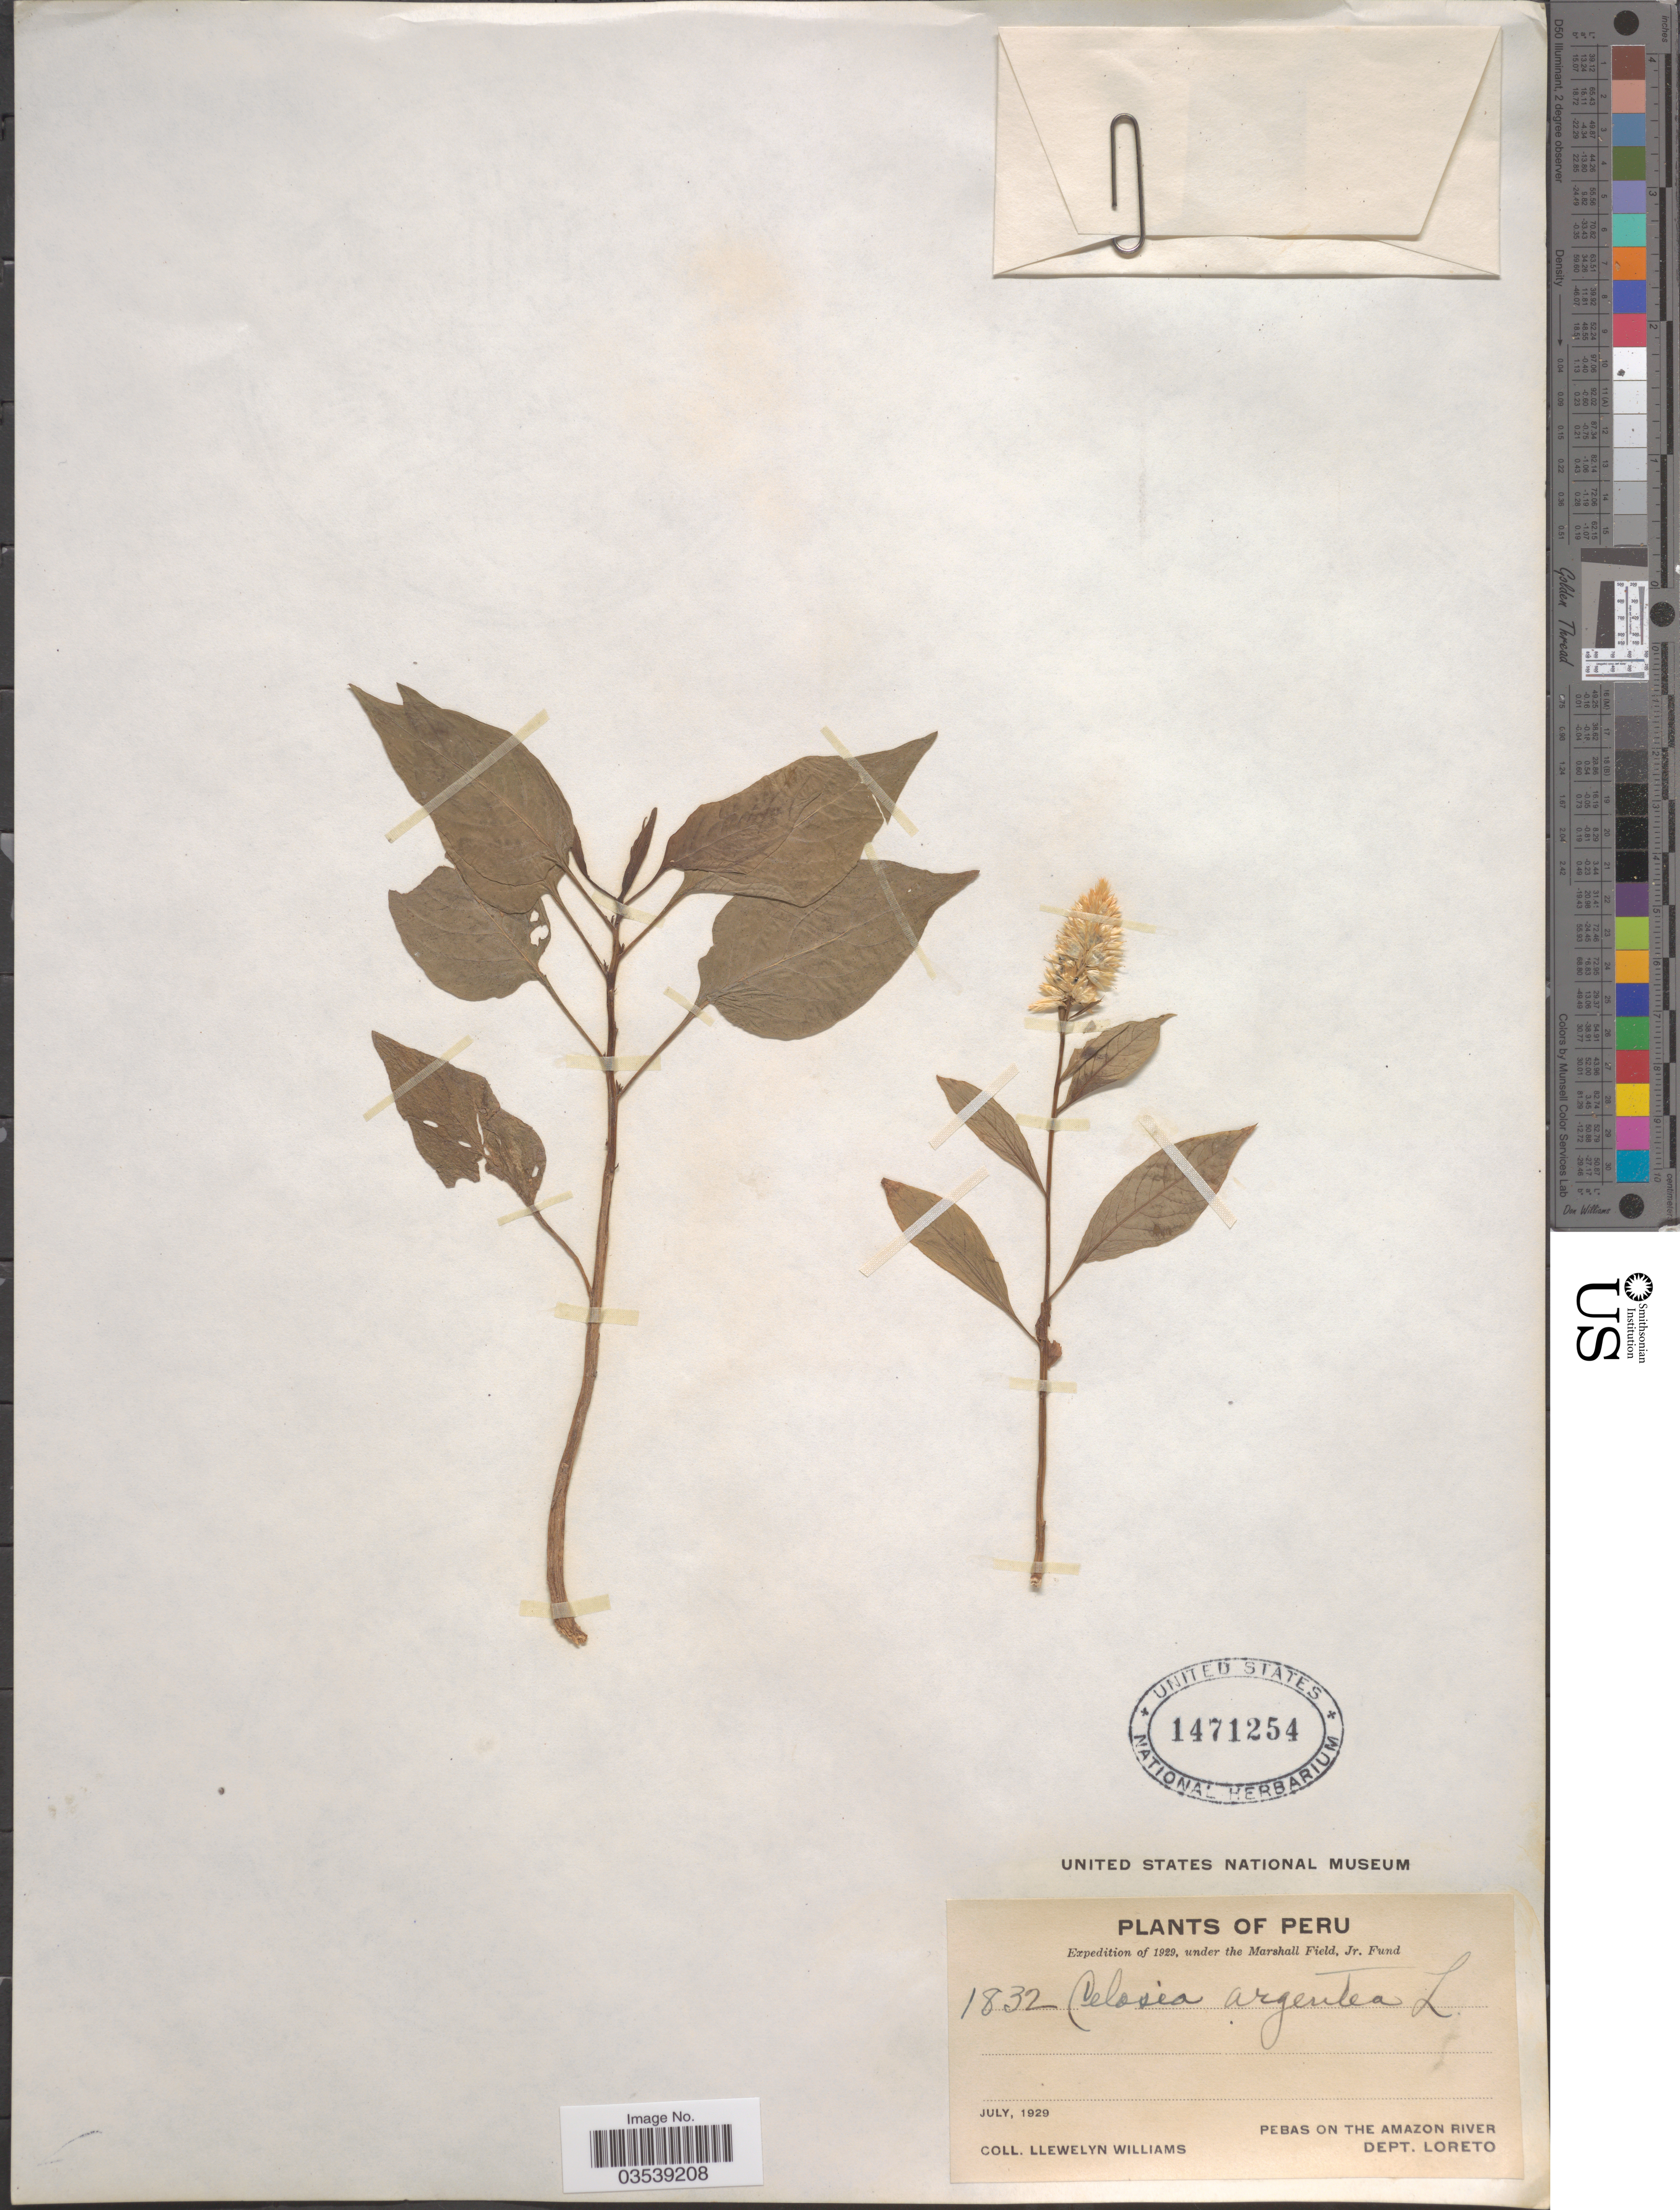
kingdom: Plantae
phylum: Tracheophyta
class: Magnoliopsida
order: Caryophyllales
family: Amaranthaceae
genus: Celosia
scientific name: Celosia argentea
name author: L.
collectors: Ll. Williams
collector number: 1832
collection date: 1929-07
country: Peru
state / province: Loreto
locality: Pebas on the Amazon River. Dept. Loreto.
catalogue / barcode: US 1471254